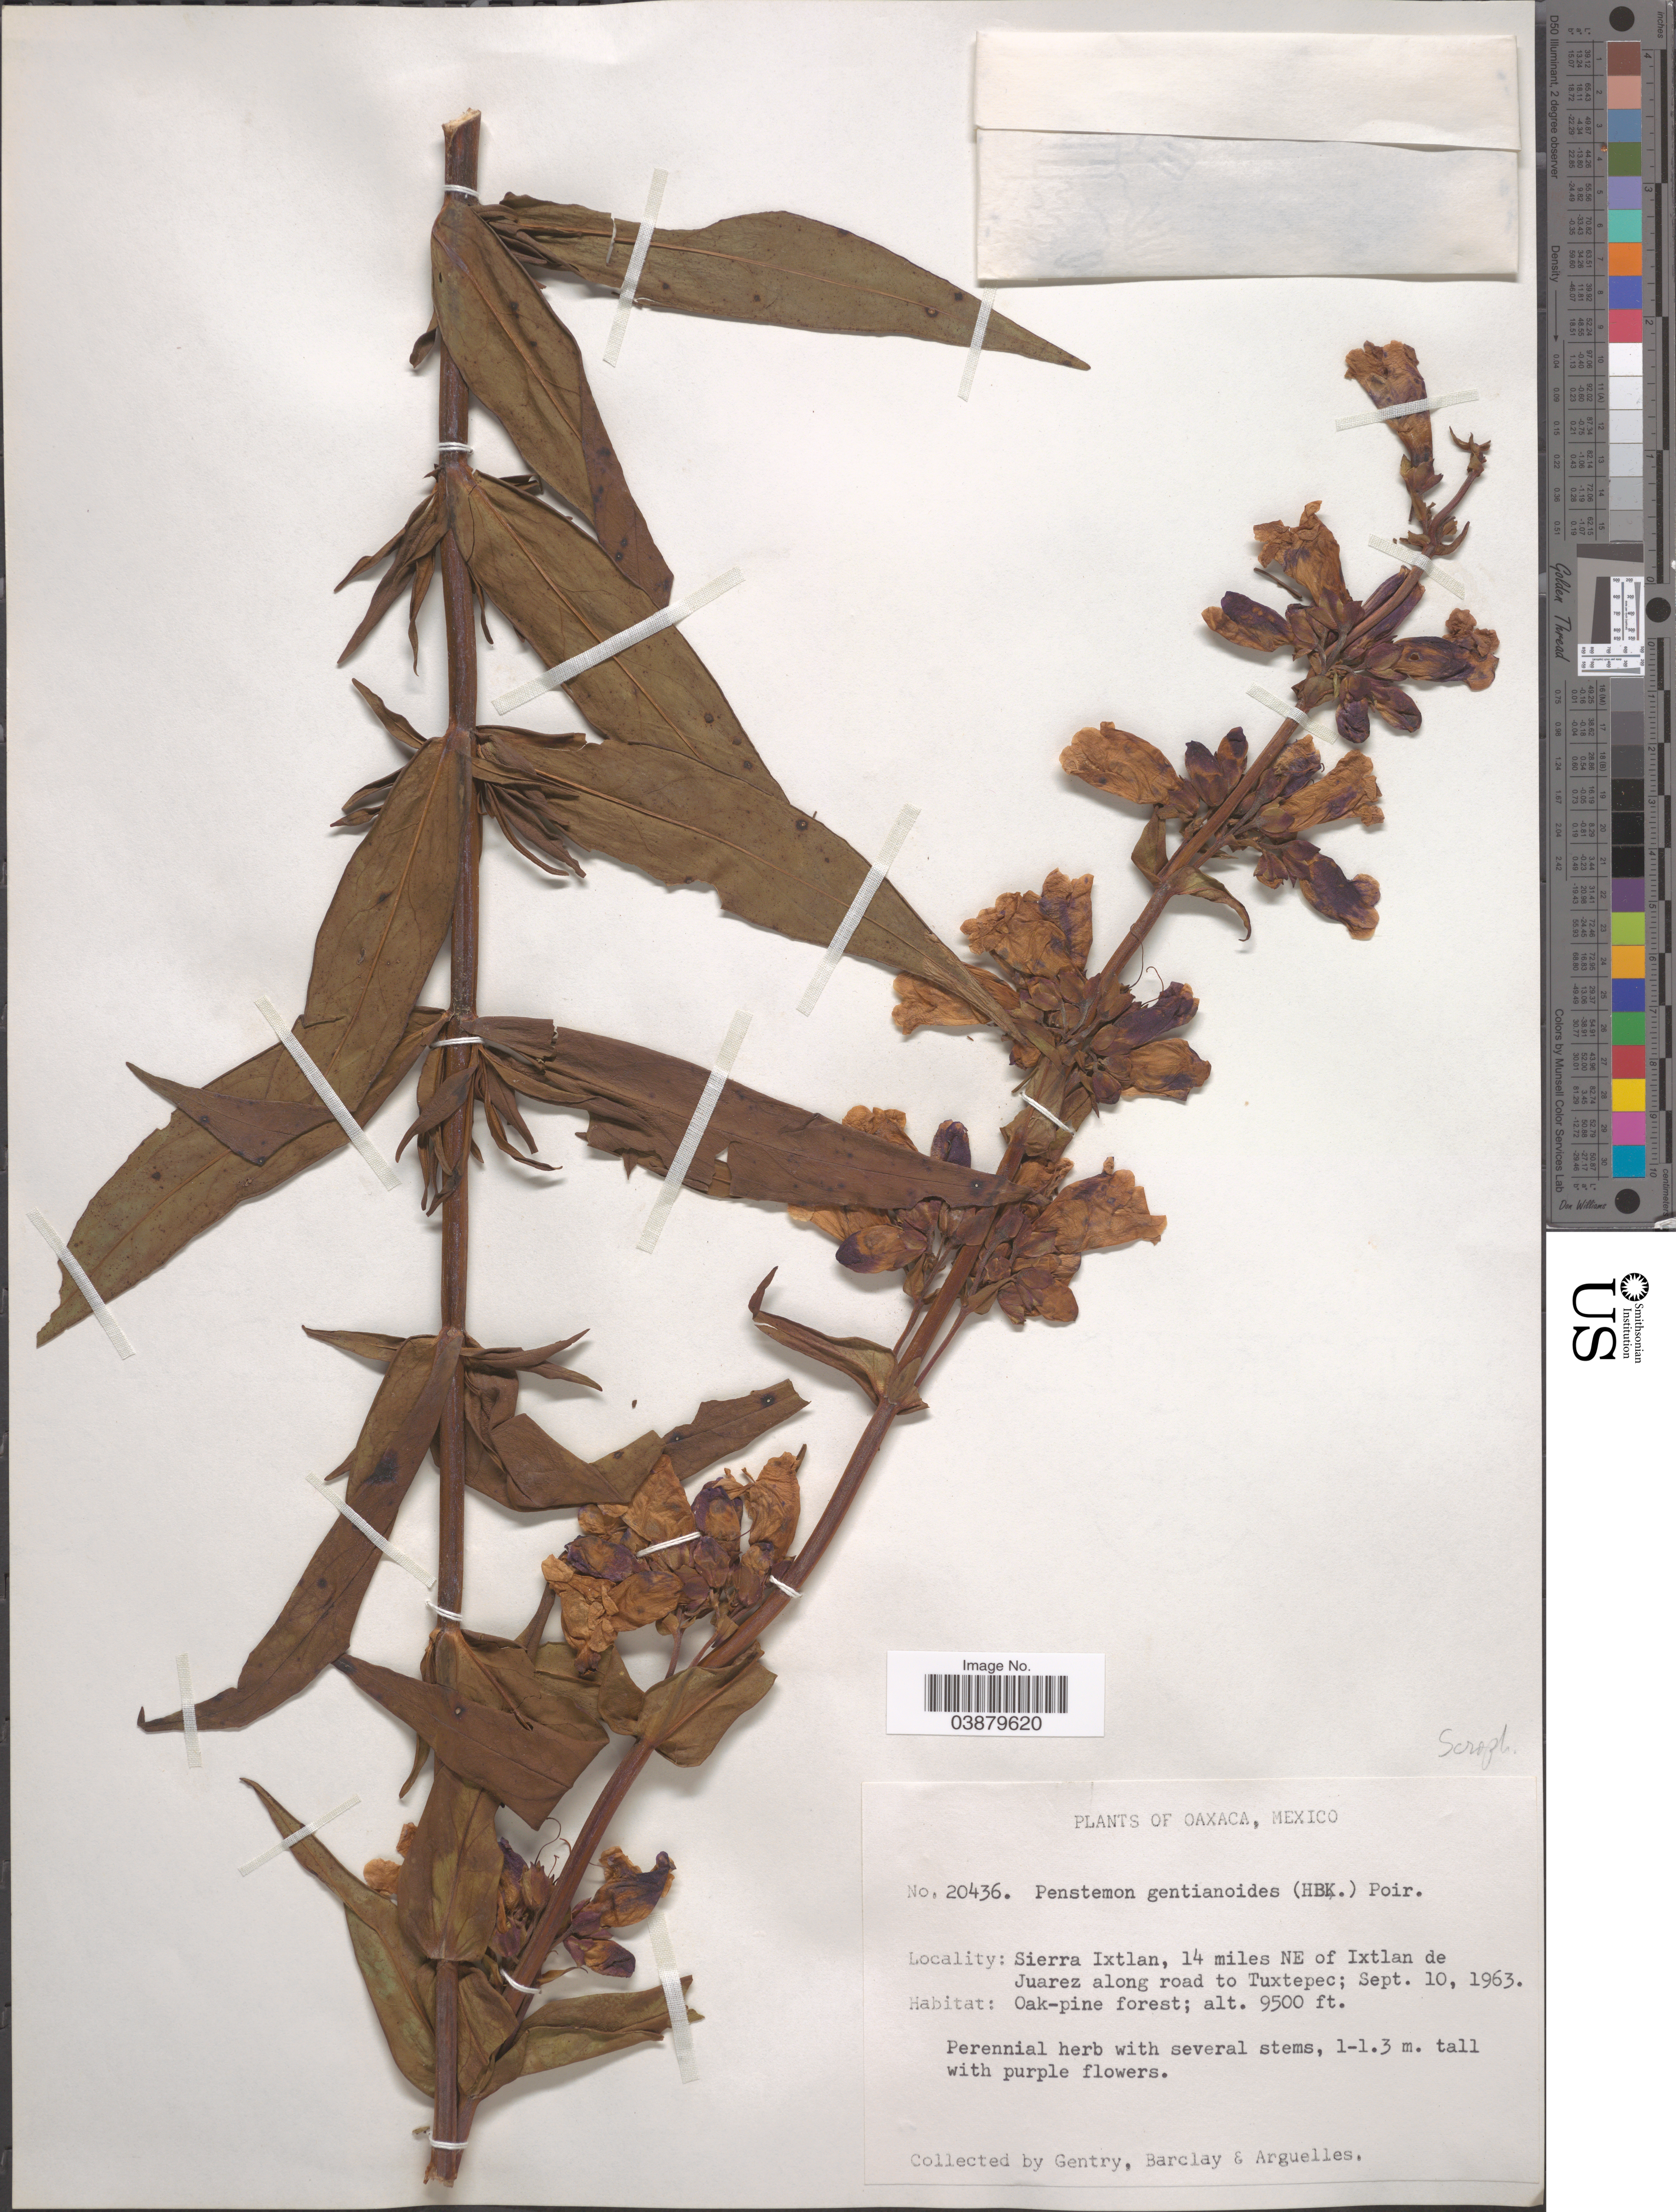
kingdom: Plantae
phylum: Tracheophyta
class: Magnoliopsida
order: Lamiales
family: Plantaginaceae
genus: Penstemon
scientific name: Penstemon gentianoides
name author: (Kunth) Poir.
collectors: Gentry, --, -- Barclay & Arguelles, --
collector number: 20436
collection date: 1963-09-10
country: Mexico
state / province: Oaxaca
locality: Sierra Ixtlan, 14 miles NE of Ixtlan de Juarez along road to Tuxtepec.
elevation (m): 2896